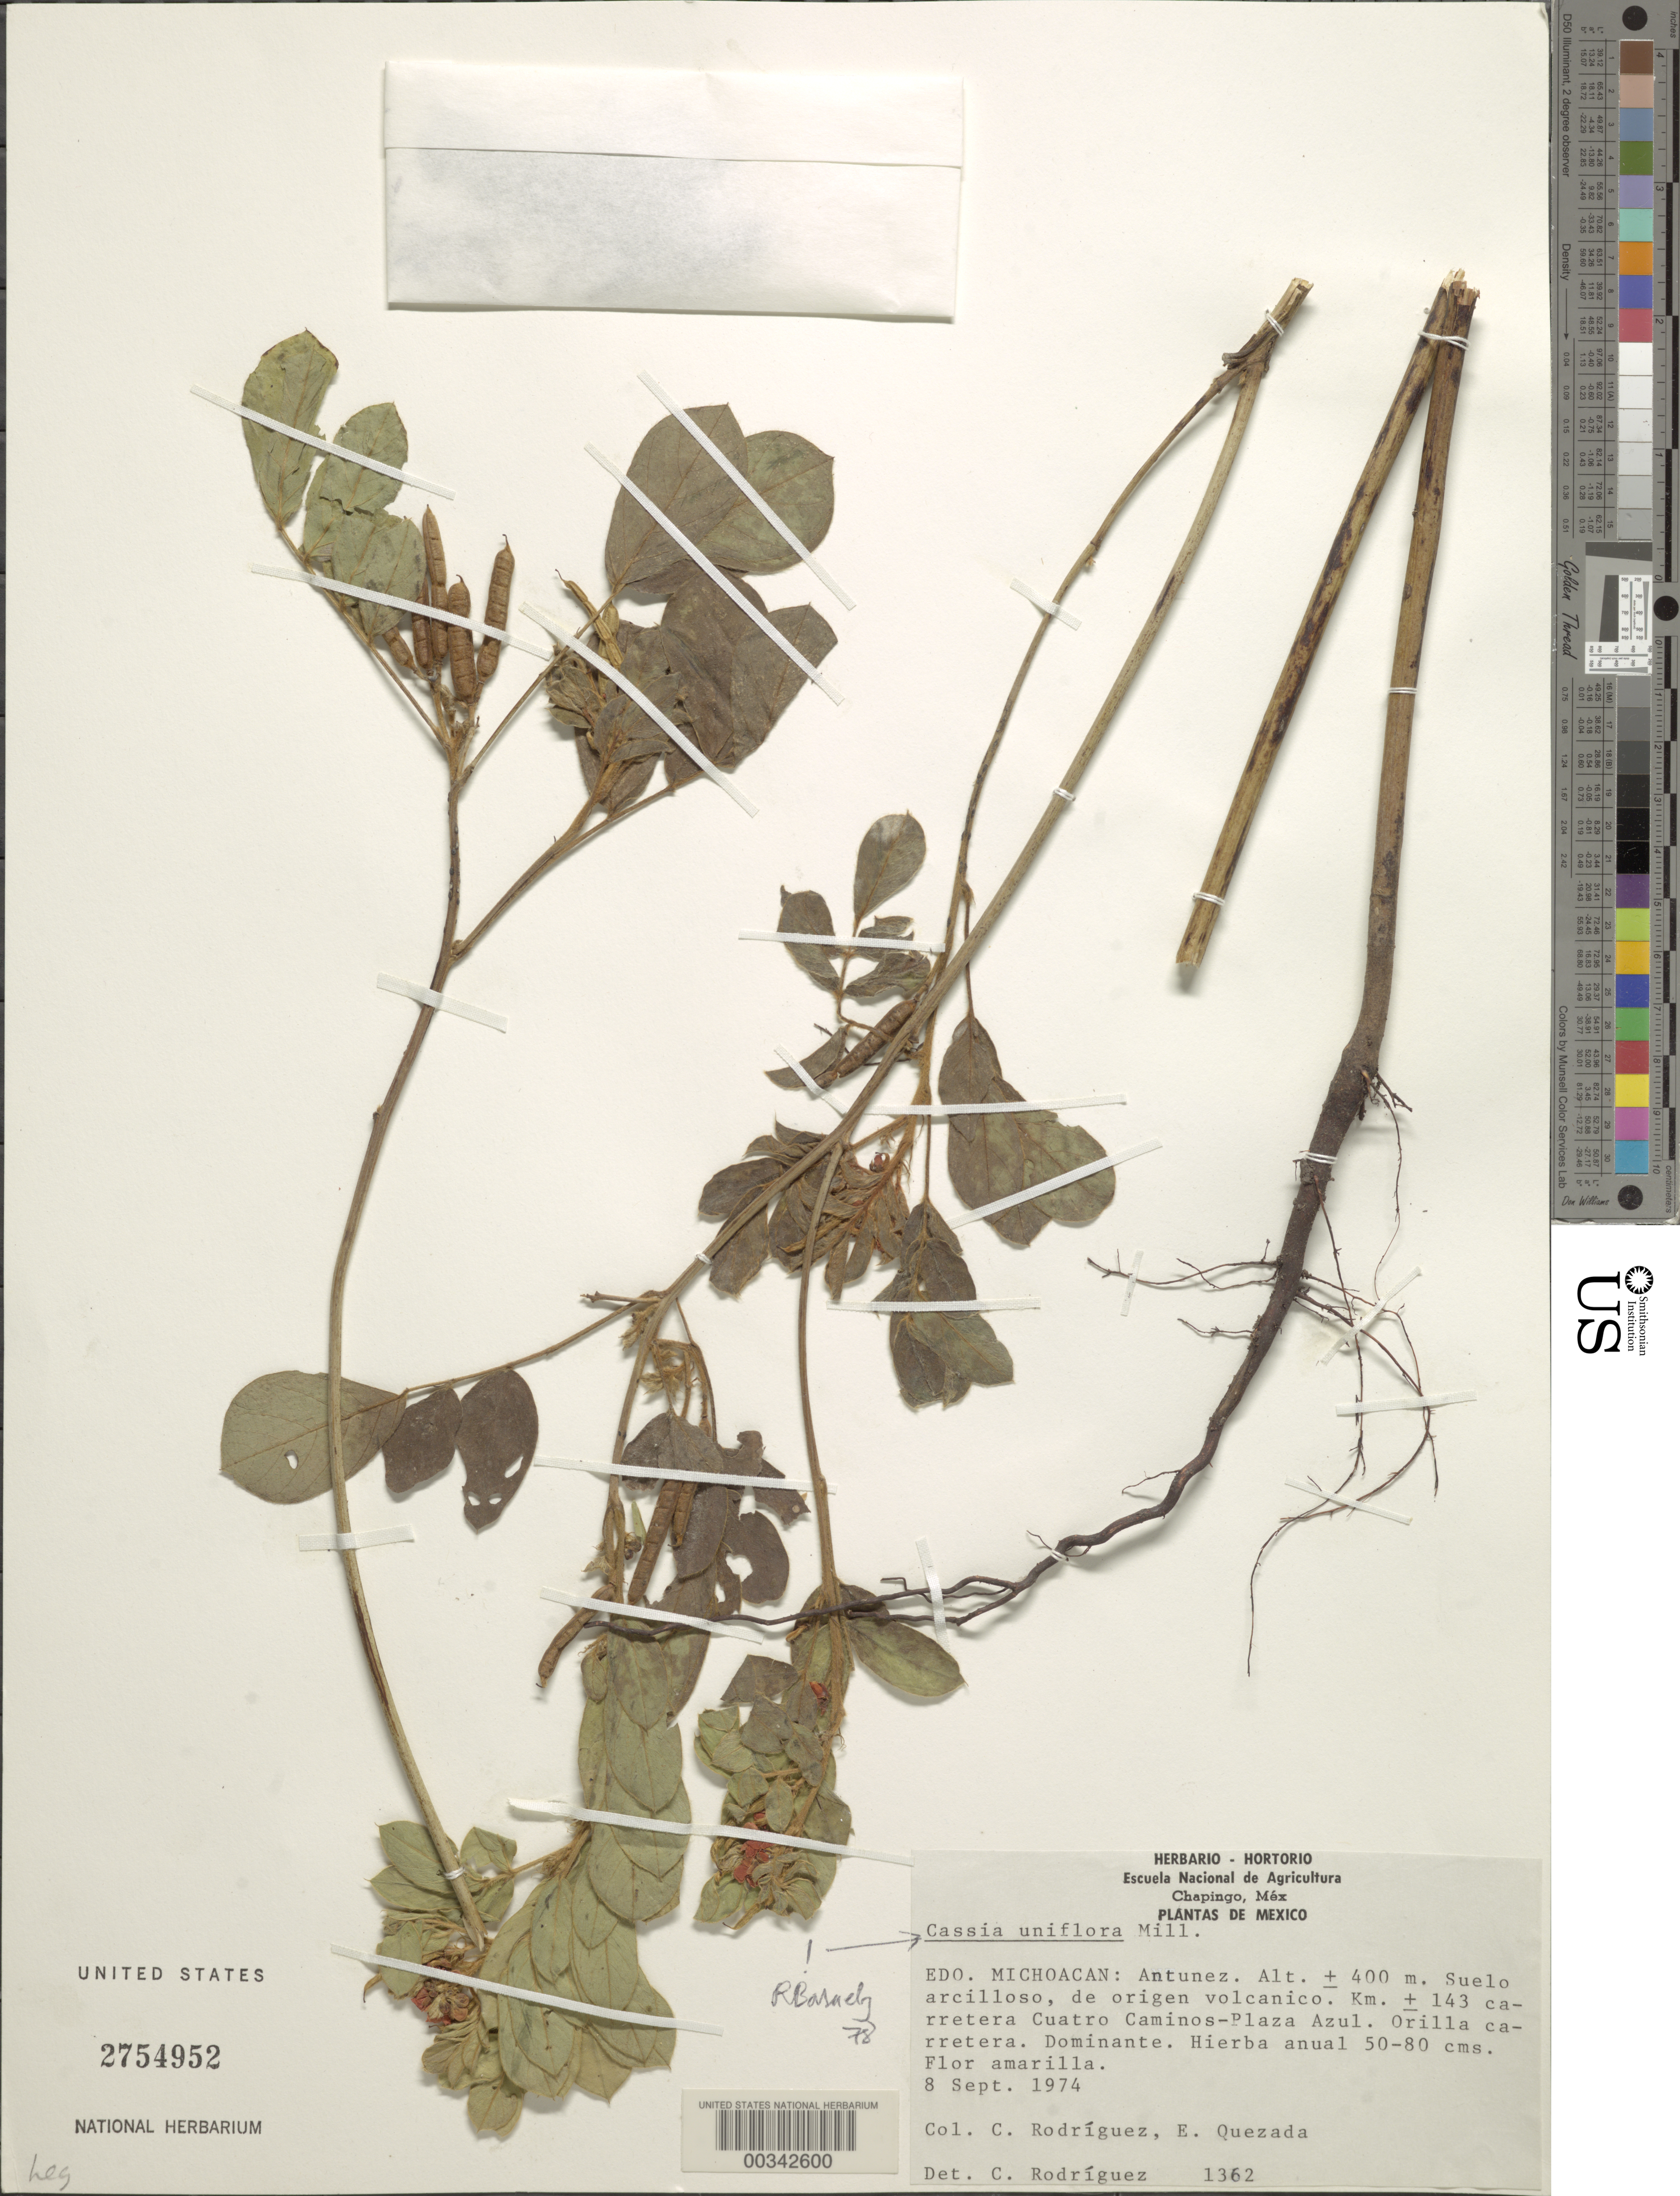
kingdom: Plantae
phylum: Tracheophyta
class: Magnoliopsida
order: Fabales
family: Fabaceae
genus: Senna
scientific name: Senna uniflora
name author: (Mill.) H.S. Irwin & Barneby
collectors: C. Rodriguez & E. Quezada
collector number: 1362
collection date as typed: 08 Sep 1974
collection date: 1974-09-08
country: Mexico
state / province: Michoacán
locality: Antunez; km +/-143 Cuatro Caminos - Plaza Azul highway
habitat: Road edge; clay ground, the origin being volcanic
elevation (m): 400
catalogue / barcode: US 2754952